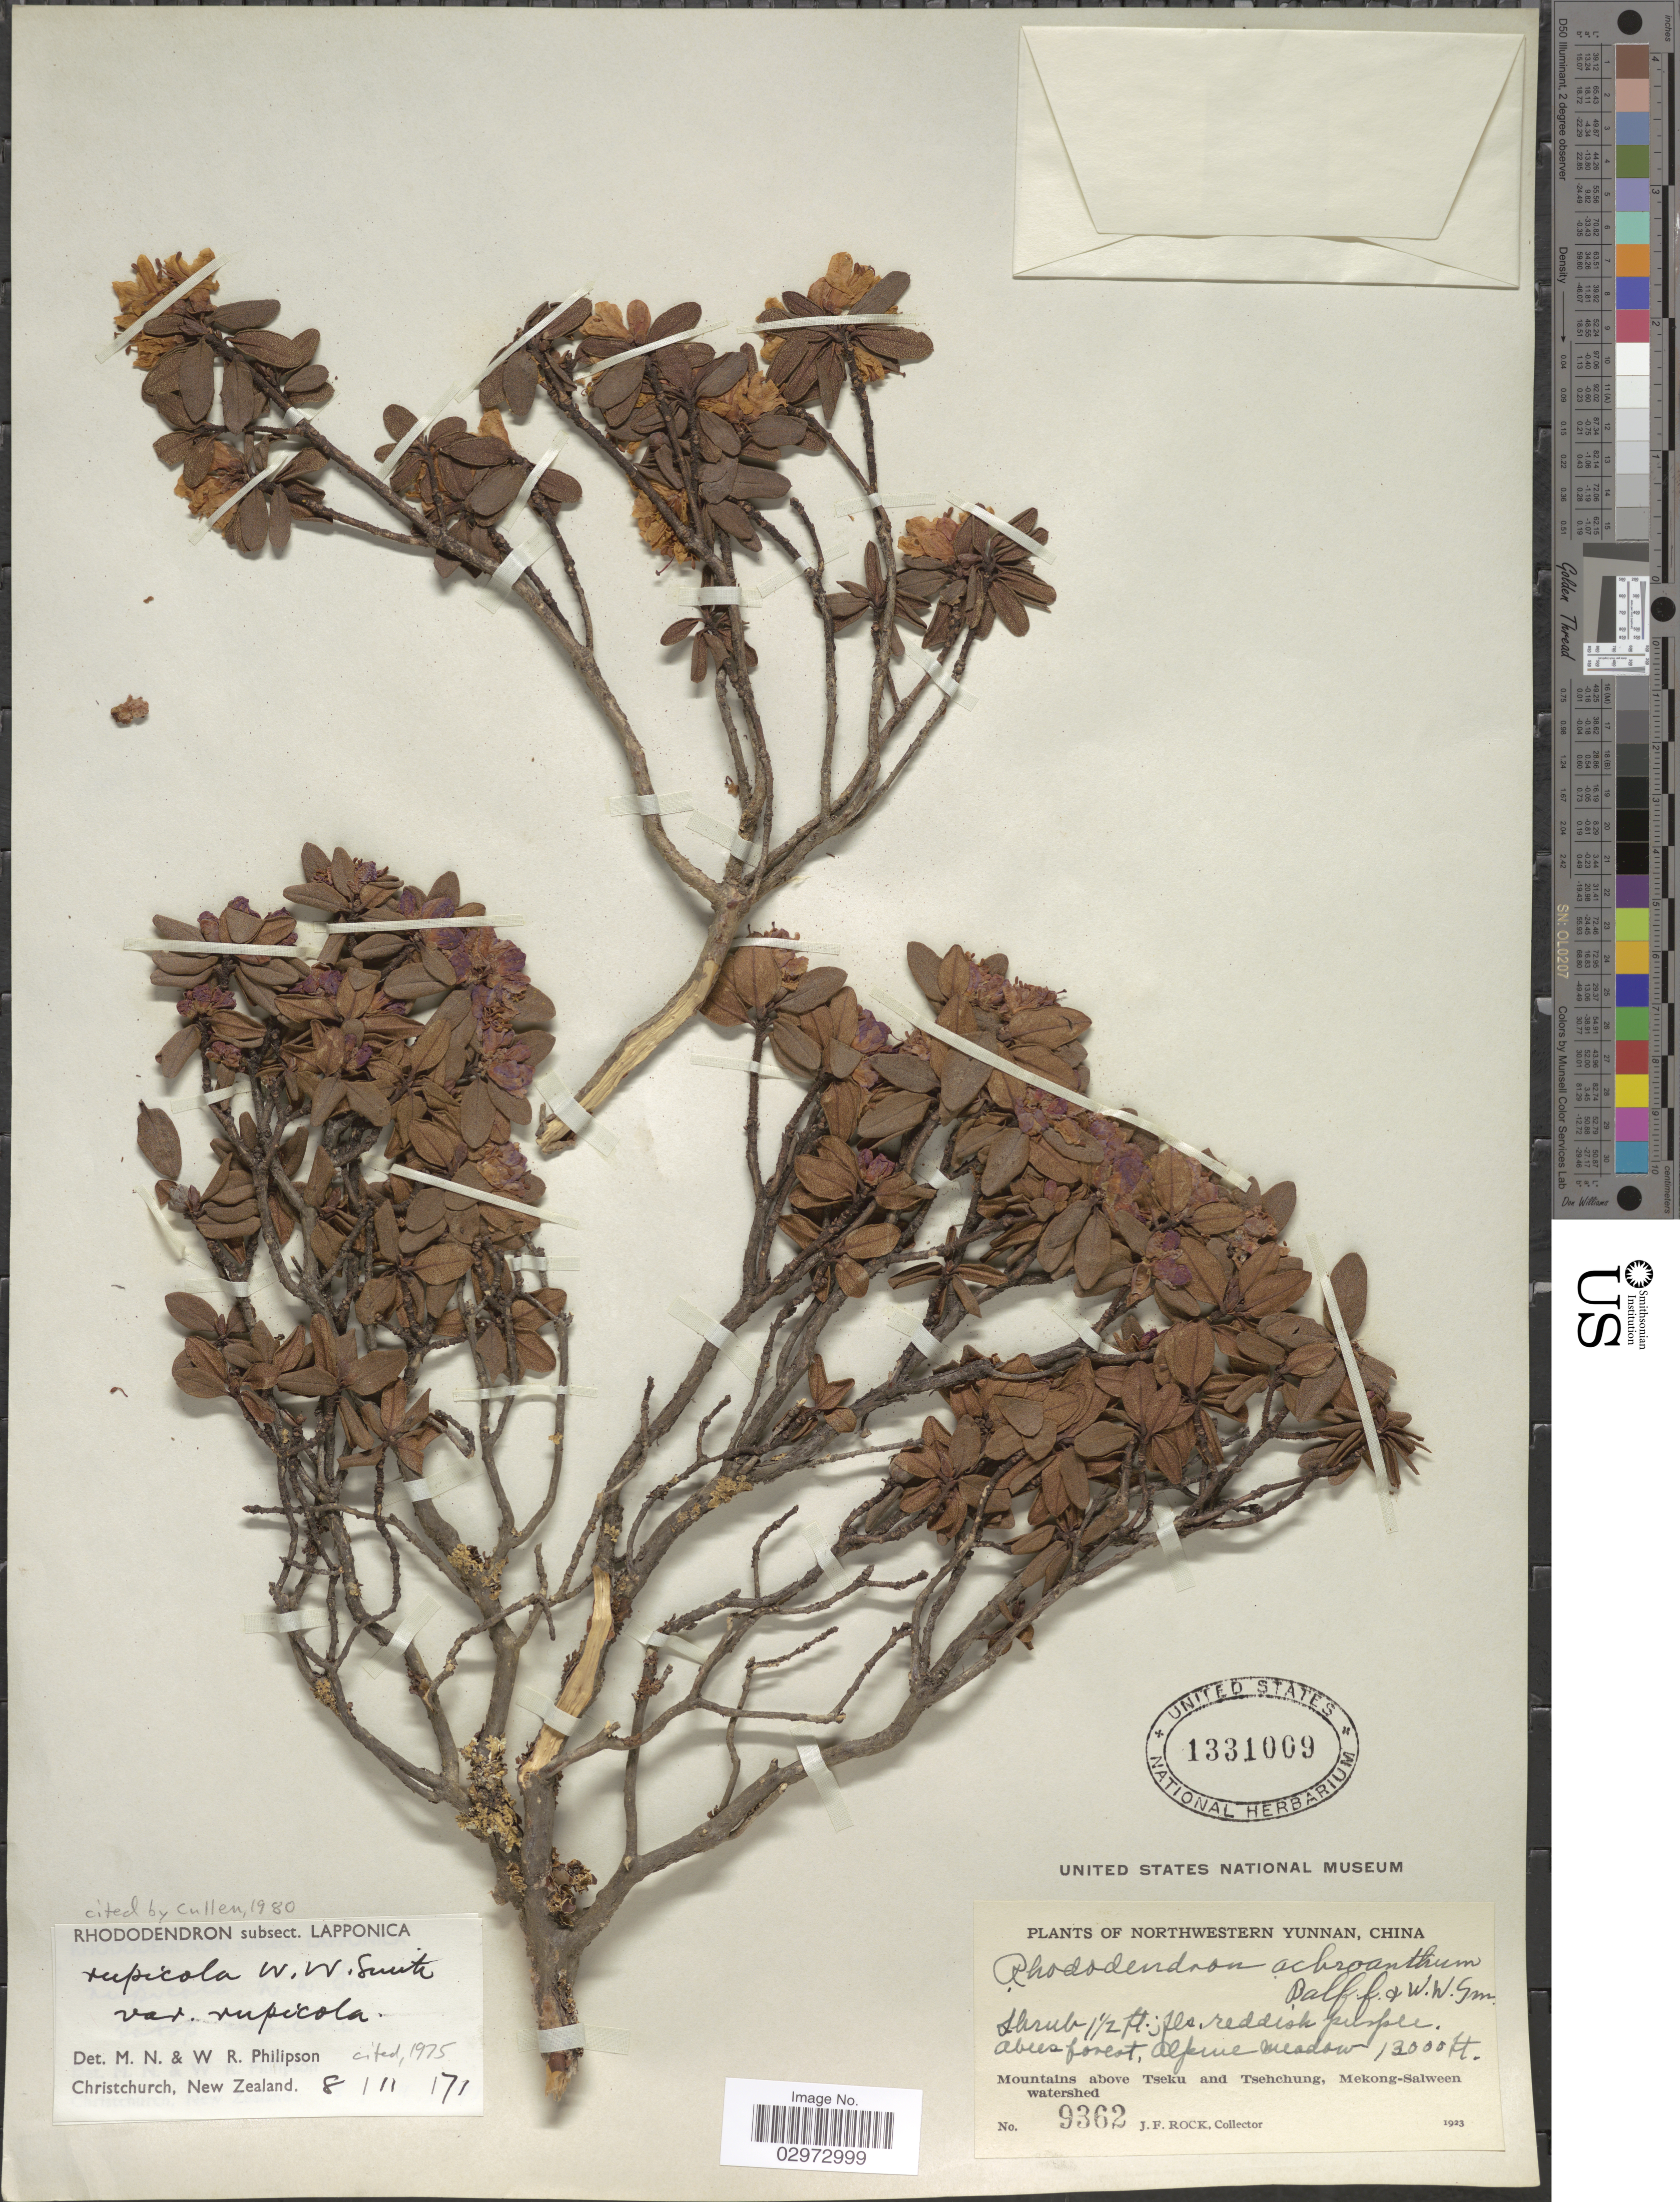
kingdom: Plantae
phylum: Tracheophyta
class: Magnoliopsida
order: Ericales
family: Ericaceae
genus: Rhododendron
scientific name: Rhododendron rupicola var. rupicola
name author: W.W. Sm.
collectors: J. Rock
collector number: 9362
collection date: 1923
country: China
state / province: Yunnan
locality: Northwestern Yunnan, Mountains above Tseku and Tsehchung, Mekong-Salween watershed.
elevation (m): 3962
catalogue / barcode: US 1331009